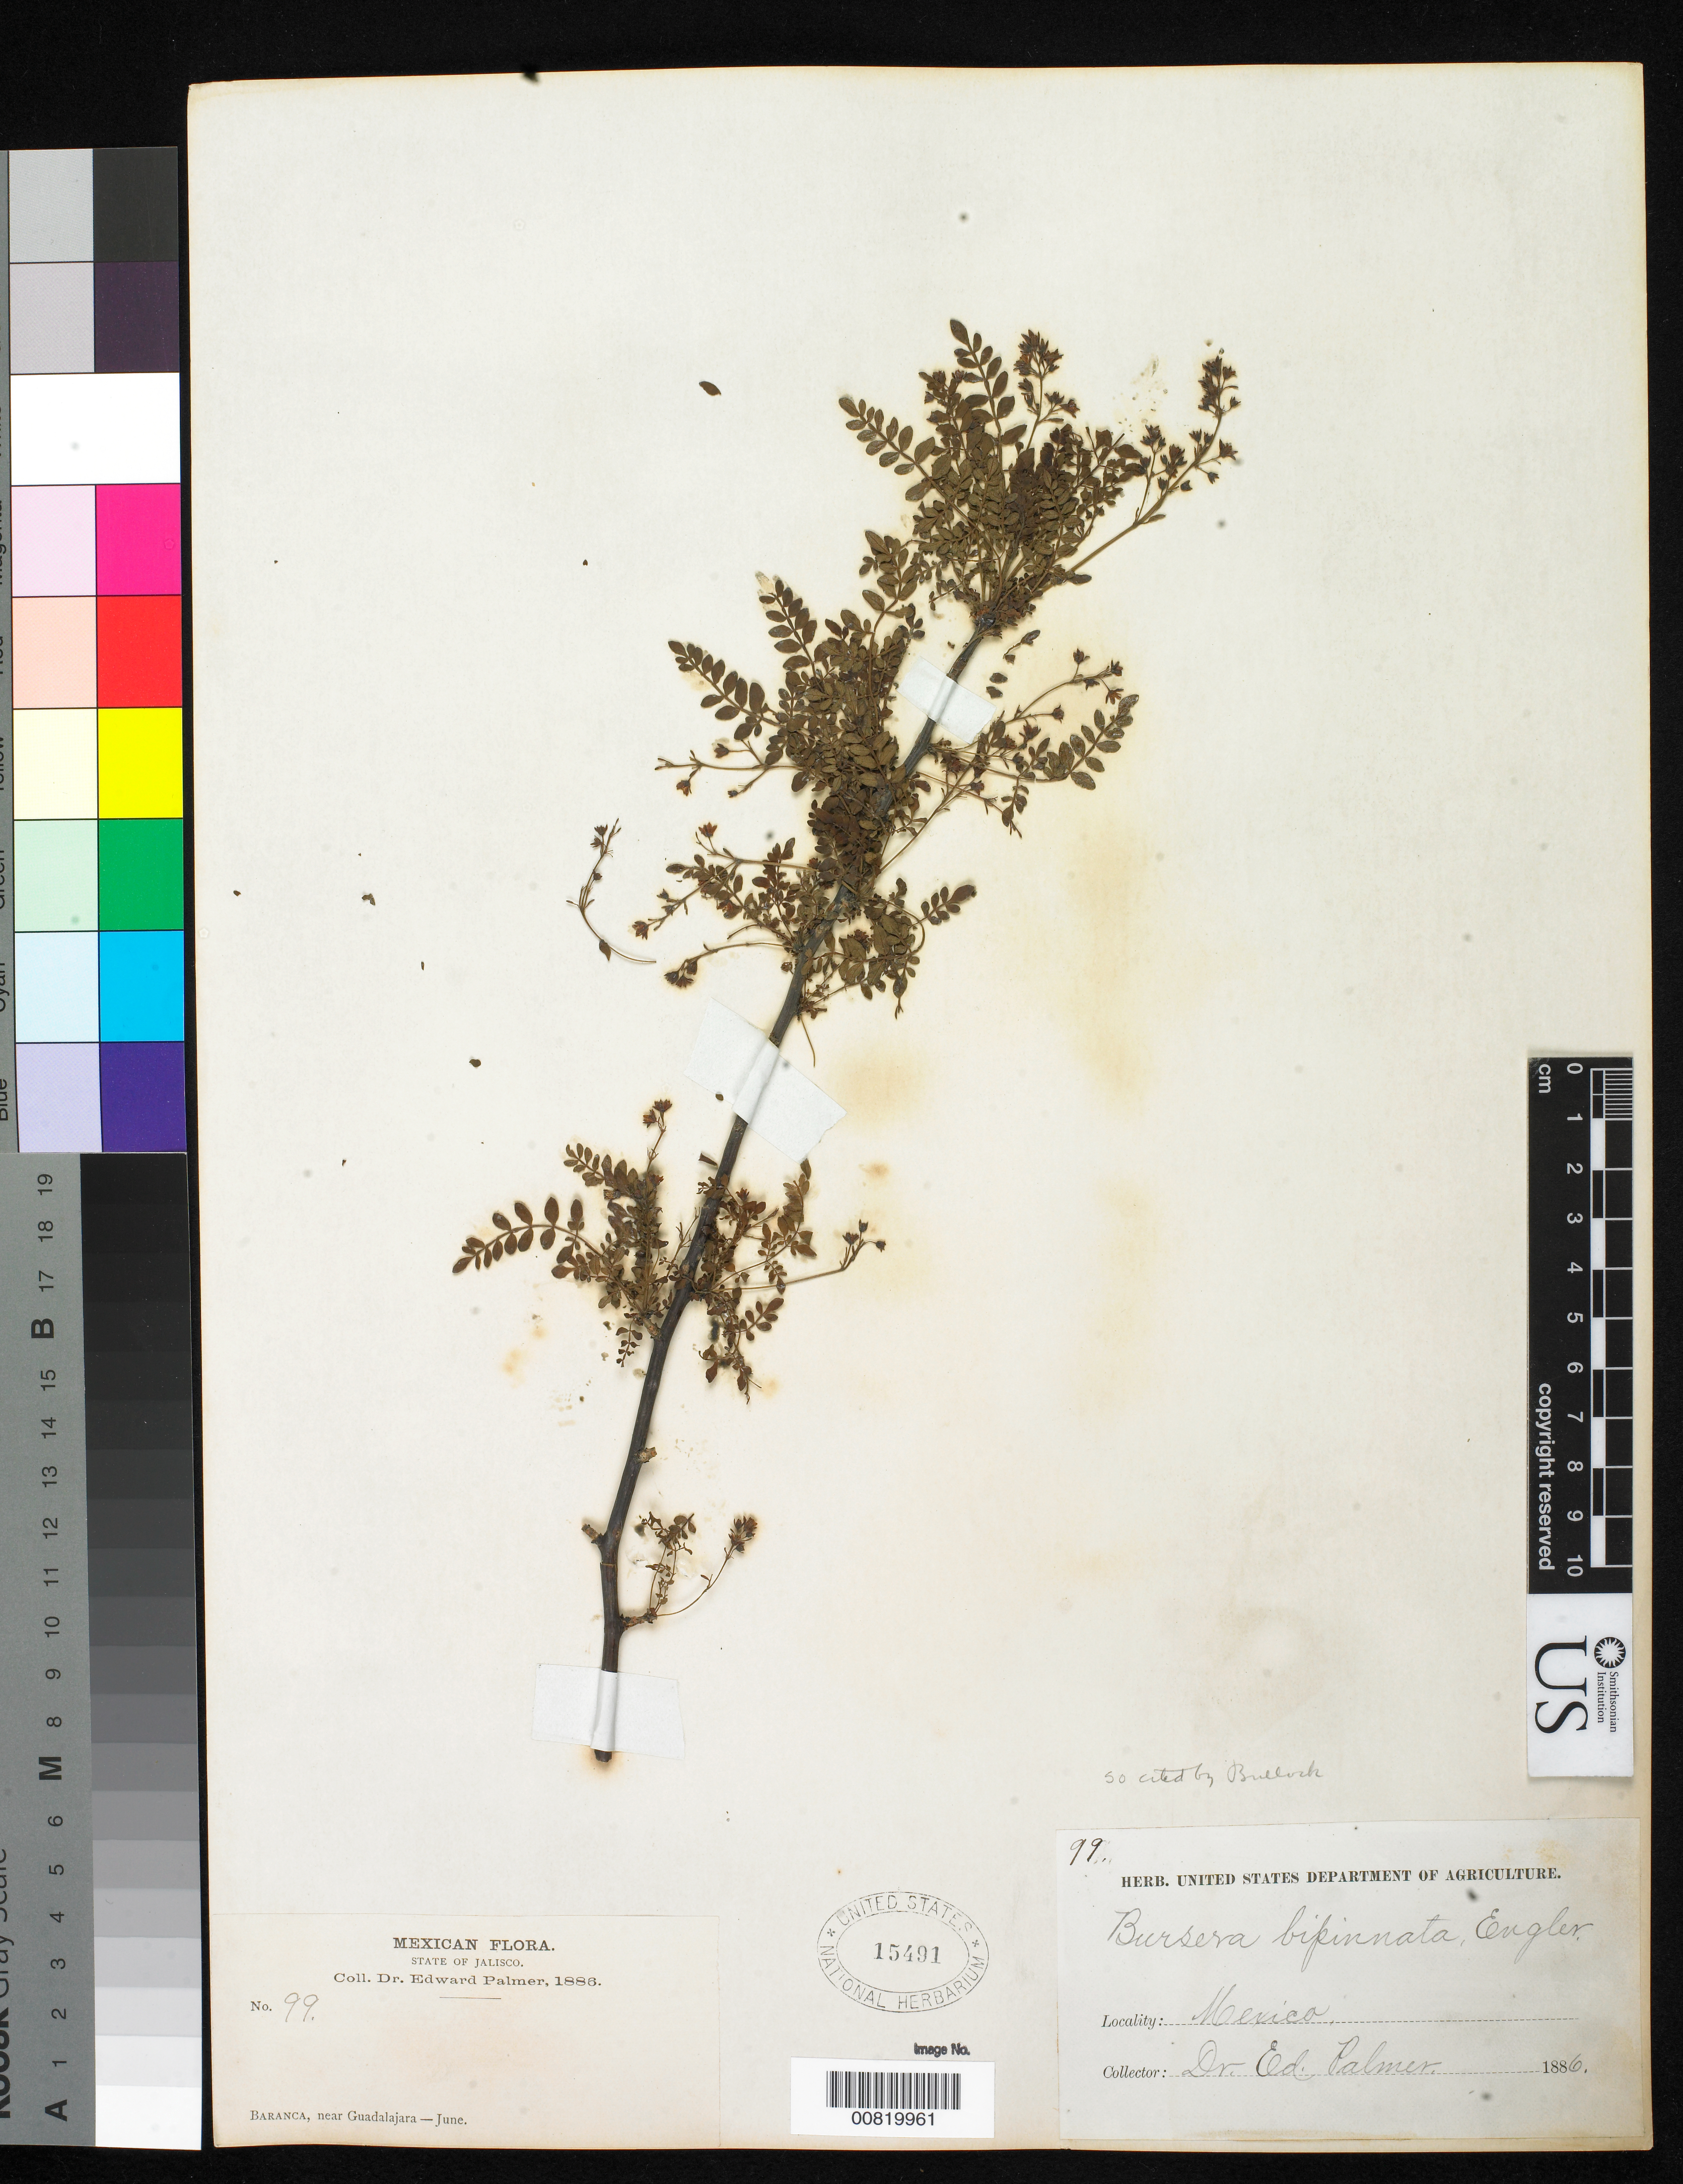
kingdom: Plantae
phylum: Tracheophyta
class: Magnoliopsida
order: Sapindales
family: Burseraceae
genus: Bursera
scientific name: Bursera bipinnata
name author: Engl.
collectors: E. Palmer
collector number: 99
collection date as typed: Jun 1886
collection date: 1886-06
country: Mexico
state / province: Jalisco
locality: Barranca, near Guadalajara.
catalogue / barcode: US 15491